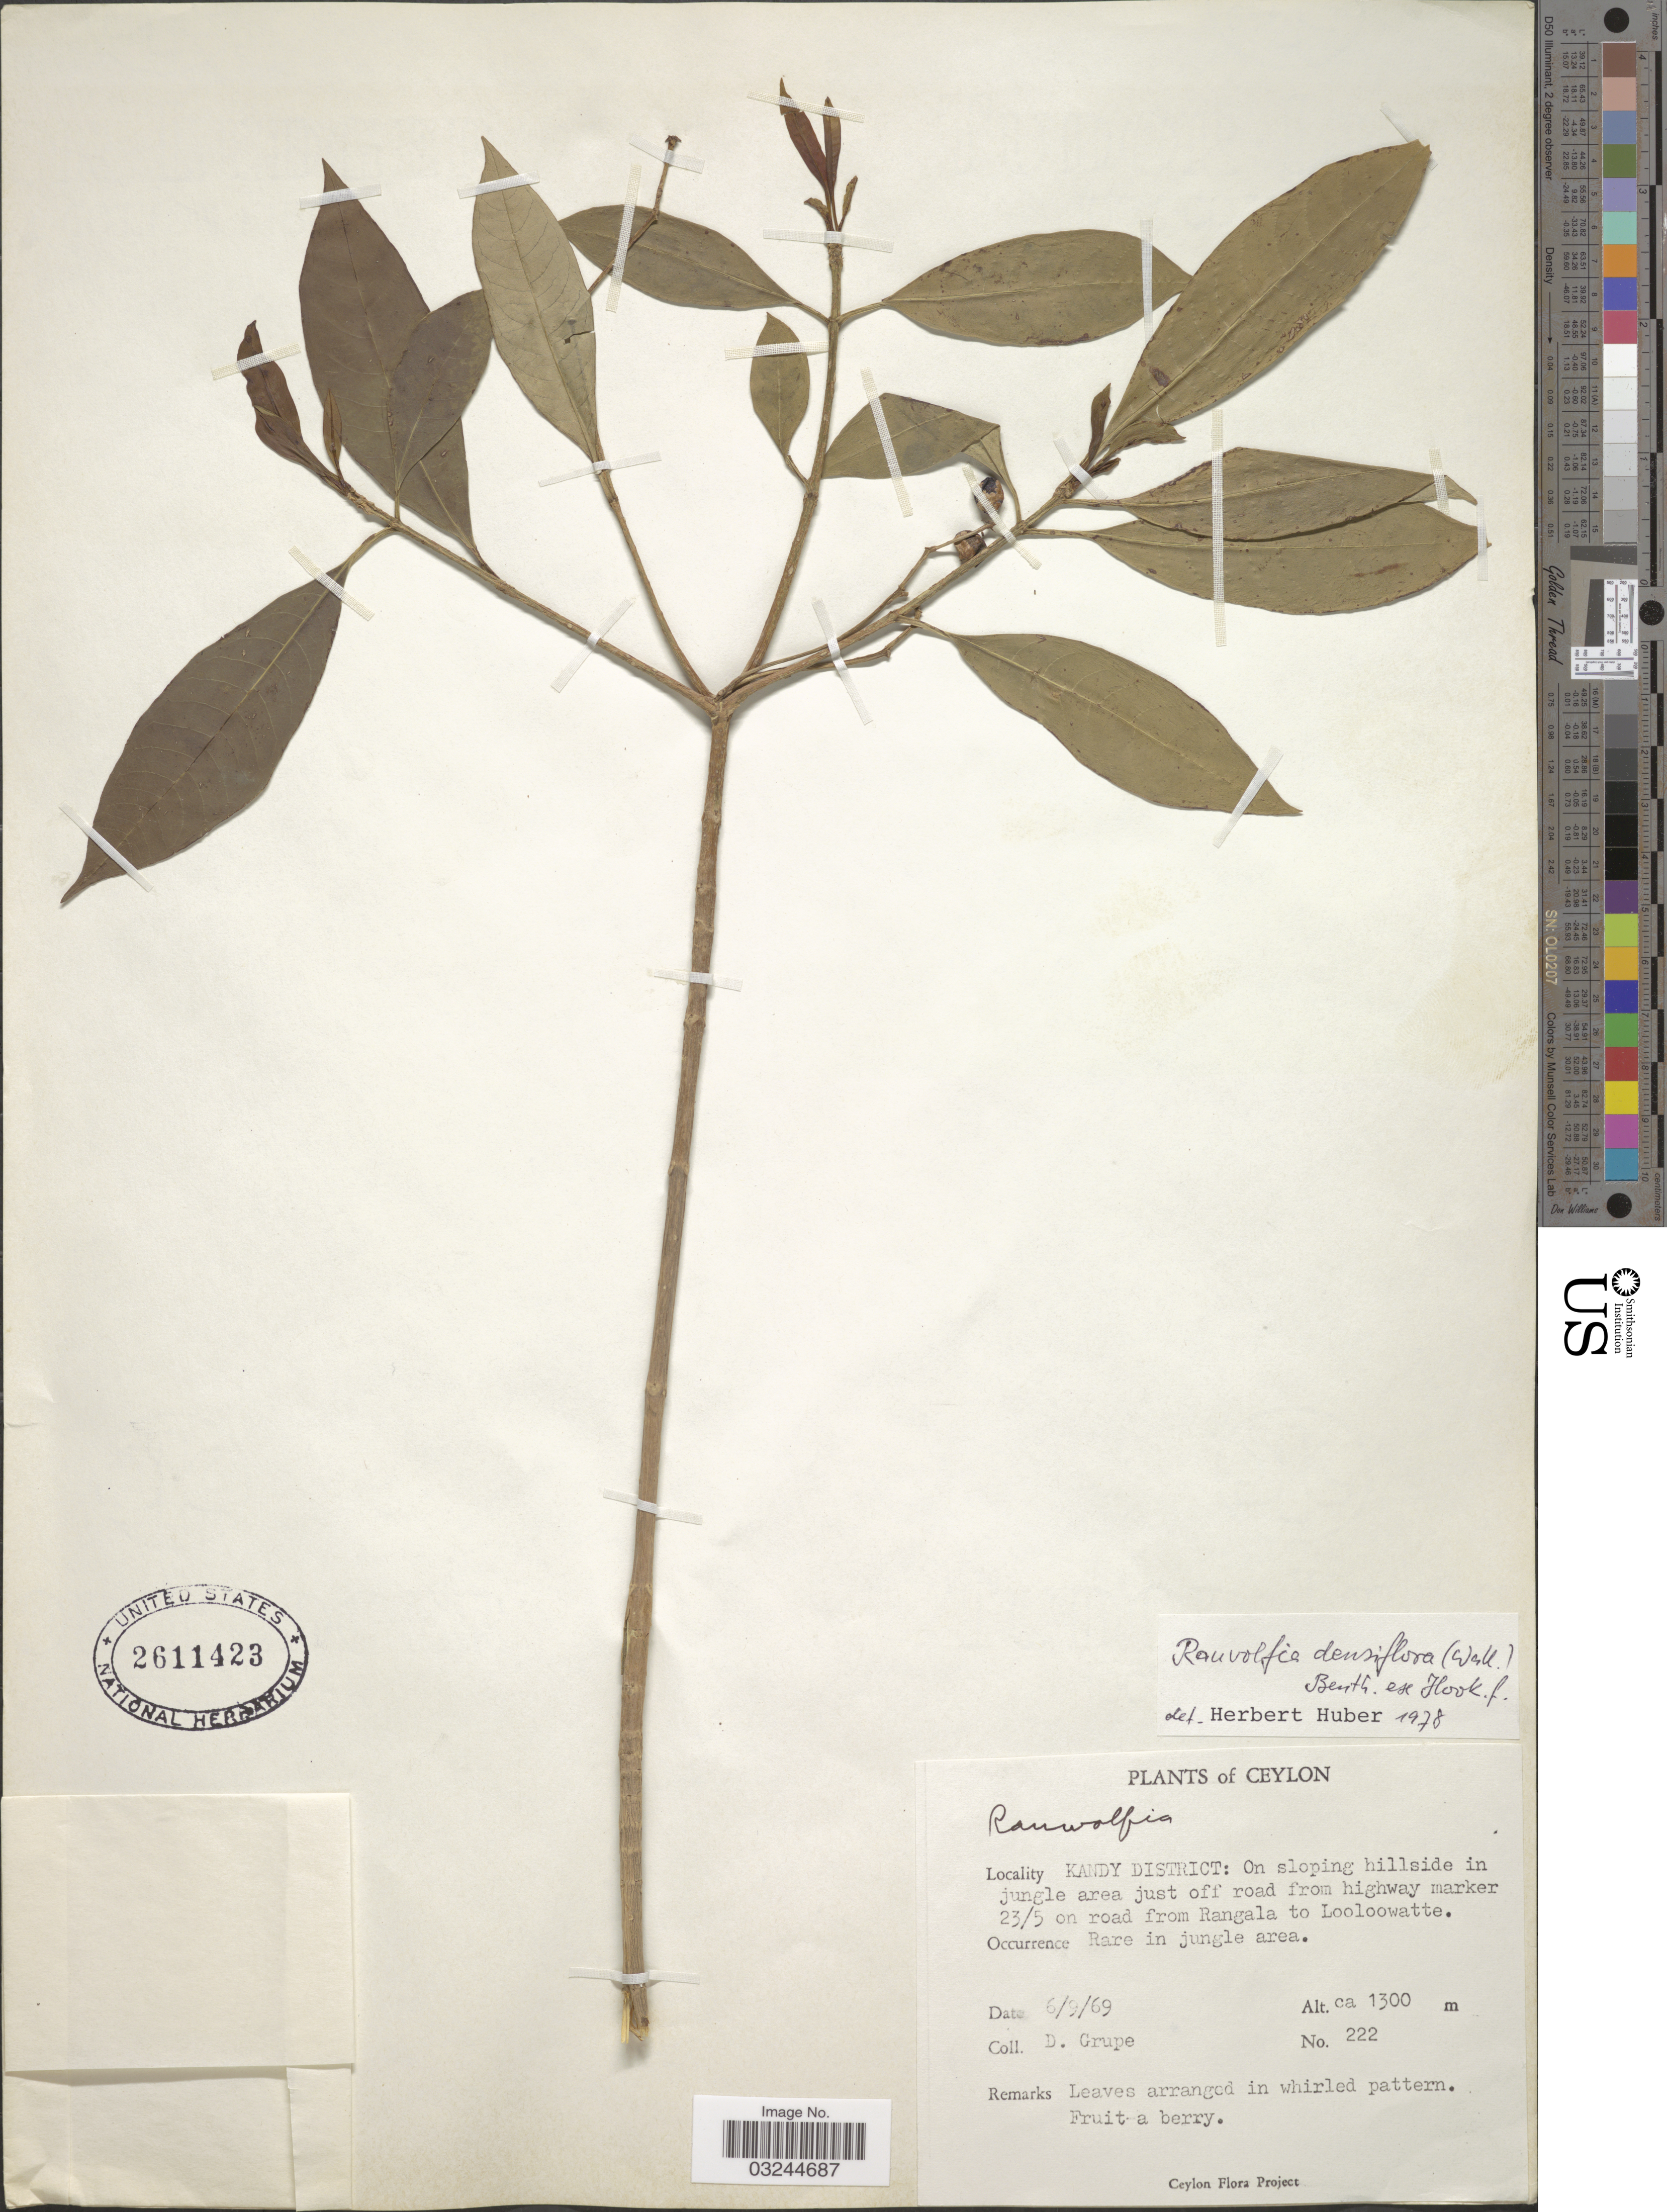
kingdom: Plantae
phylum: Tracheophyta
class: Magnoliopsida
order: Gentianales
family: Apocynaceae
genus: Rauvolfia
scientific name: Rauvolfia densiflora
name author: (Wall.) Benth. ex Hook. f.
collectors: D. Grupe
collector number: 222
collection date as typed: Transcribed d/m/y: 6/9/69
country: Sri Lanka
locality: Ceylon. Kandy District: on sloping hillside in jungle area just off road from highway marker 23/5 on road from Rangala to Looloowatte.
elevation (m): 1300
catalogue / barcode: US 2611423